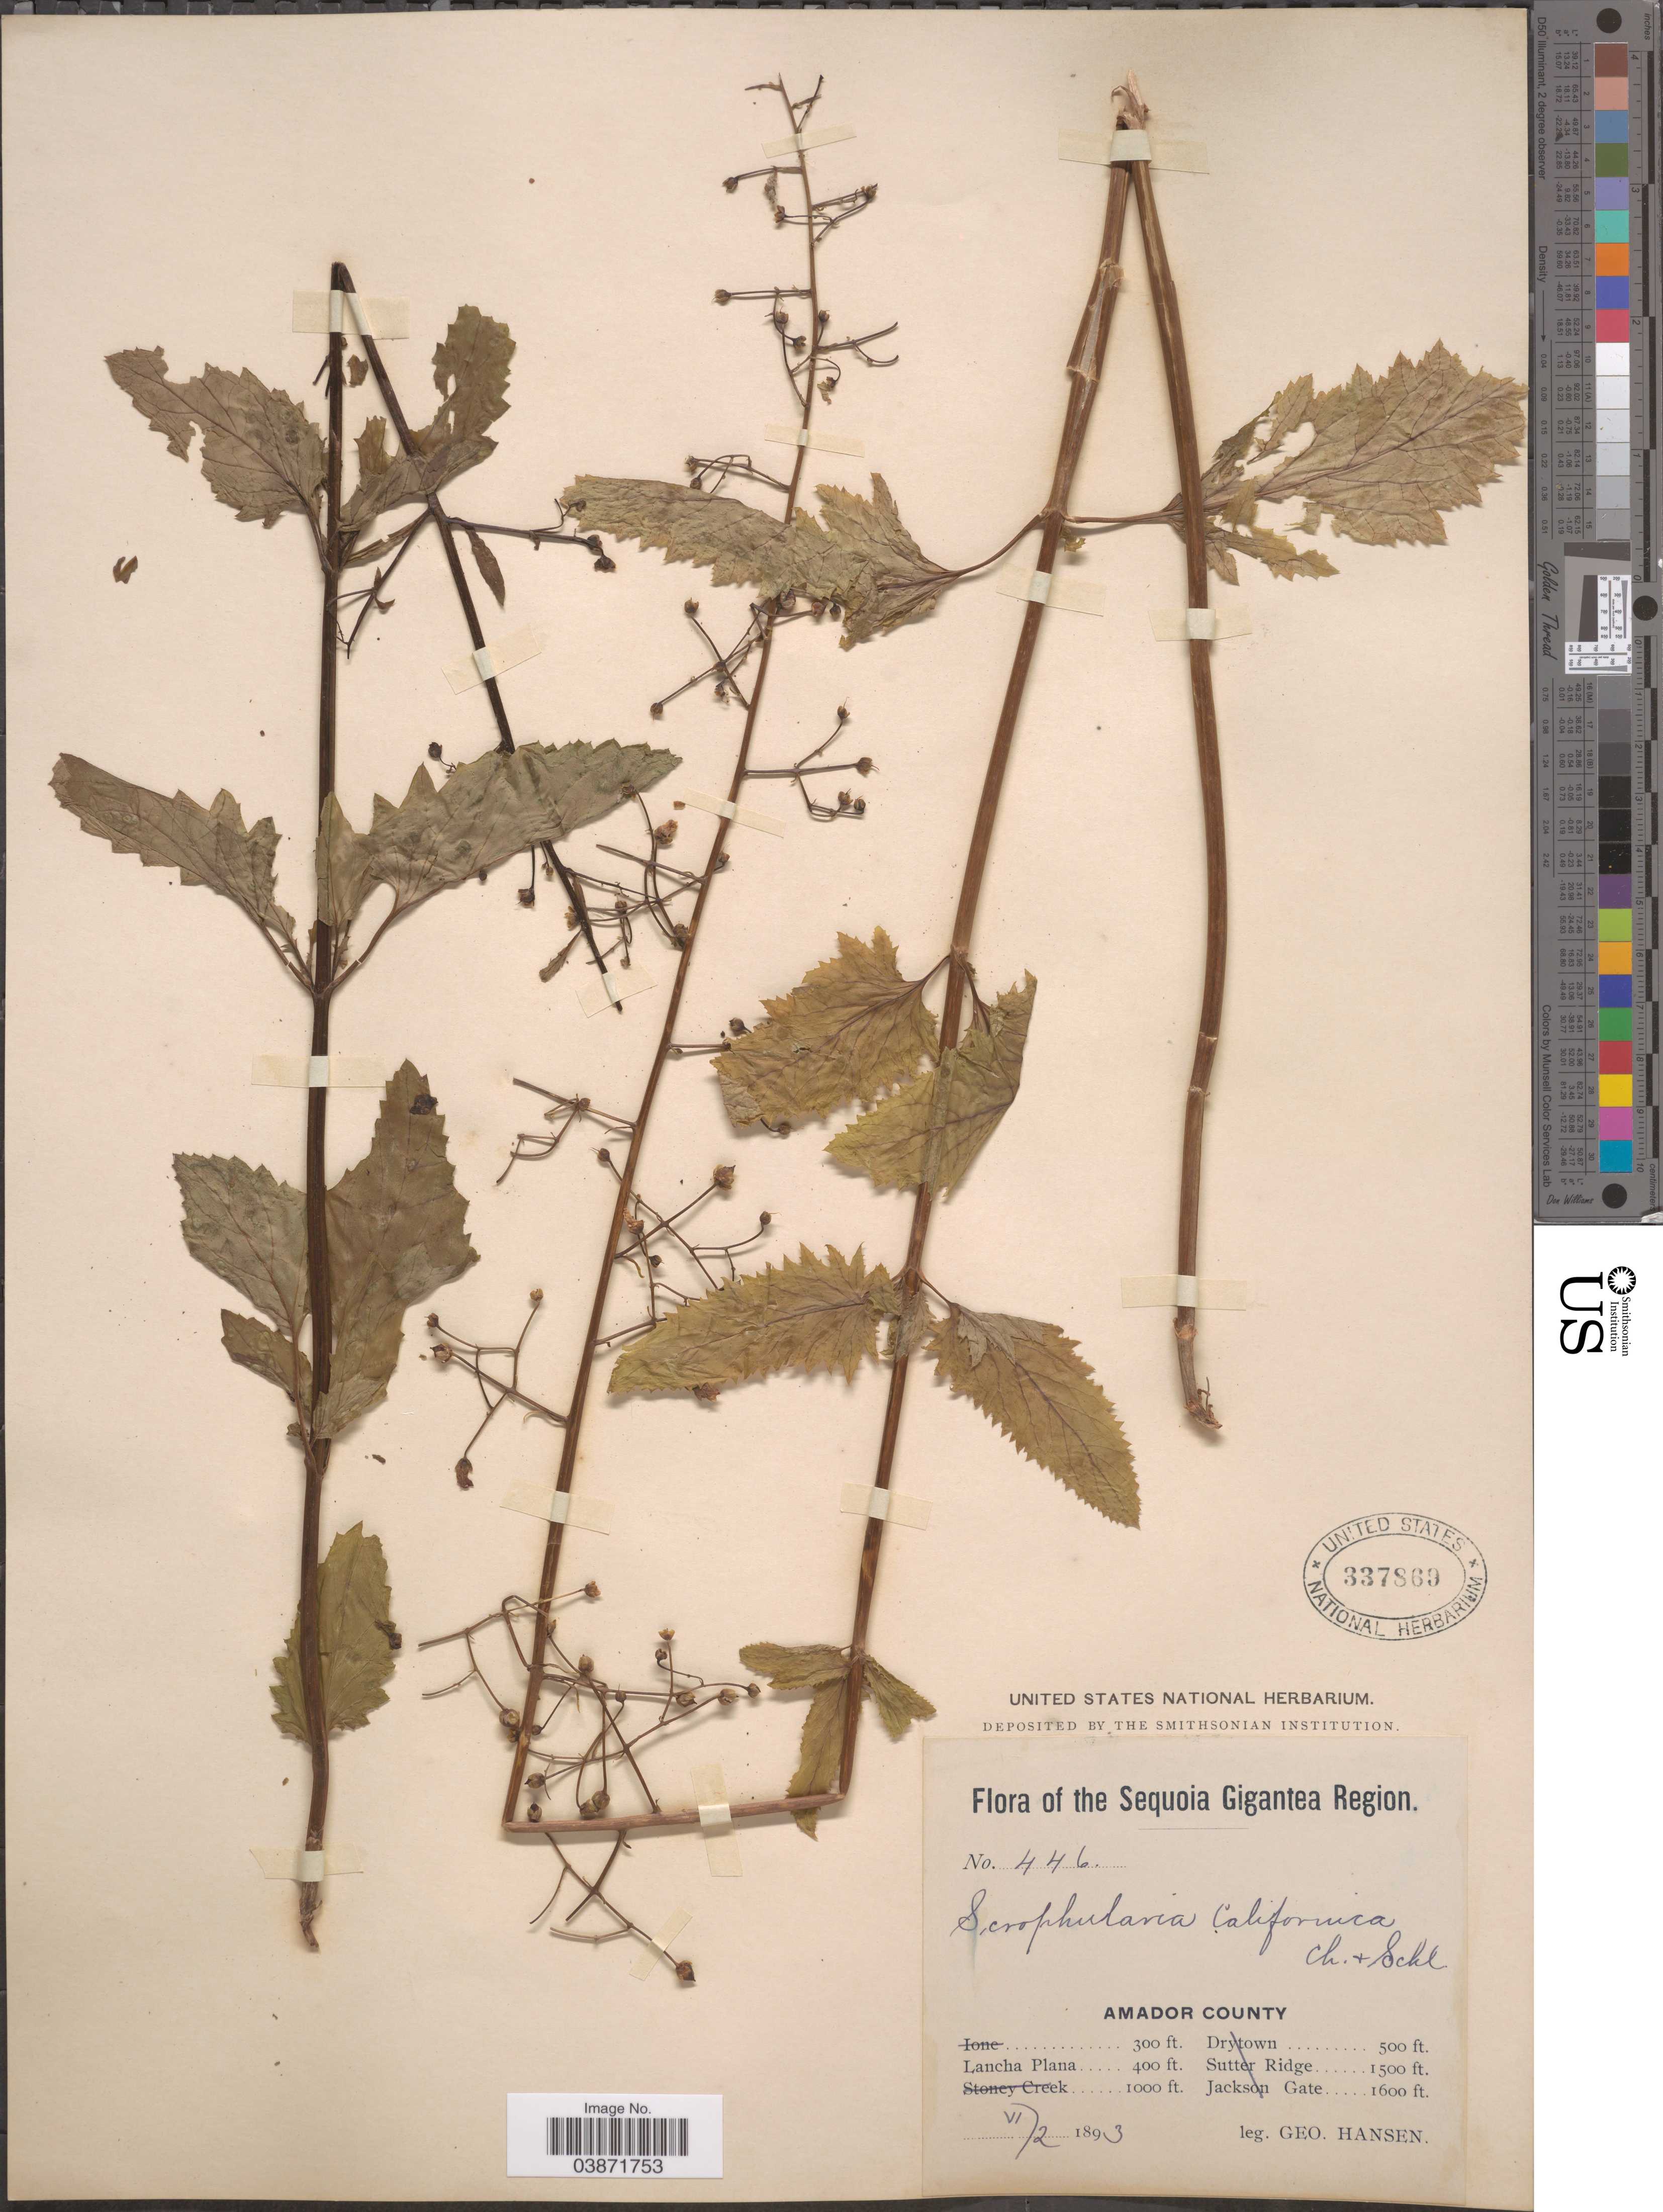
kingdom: Plantae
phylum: Tracheophyta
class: Magnoliopsida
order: Lamiales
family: Scrophulariaceae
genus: Scrophularia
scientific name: Scrophularia californica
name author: Cham. & Schltdl.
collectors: G. Hansen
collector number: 446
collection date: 1893-07-02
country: United States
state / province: California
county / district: Amador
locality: Sequoia Gigantea Region. Amador County. Lancha Plana.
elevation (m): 122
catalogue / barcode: US 337869